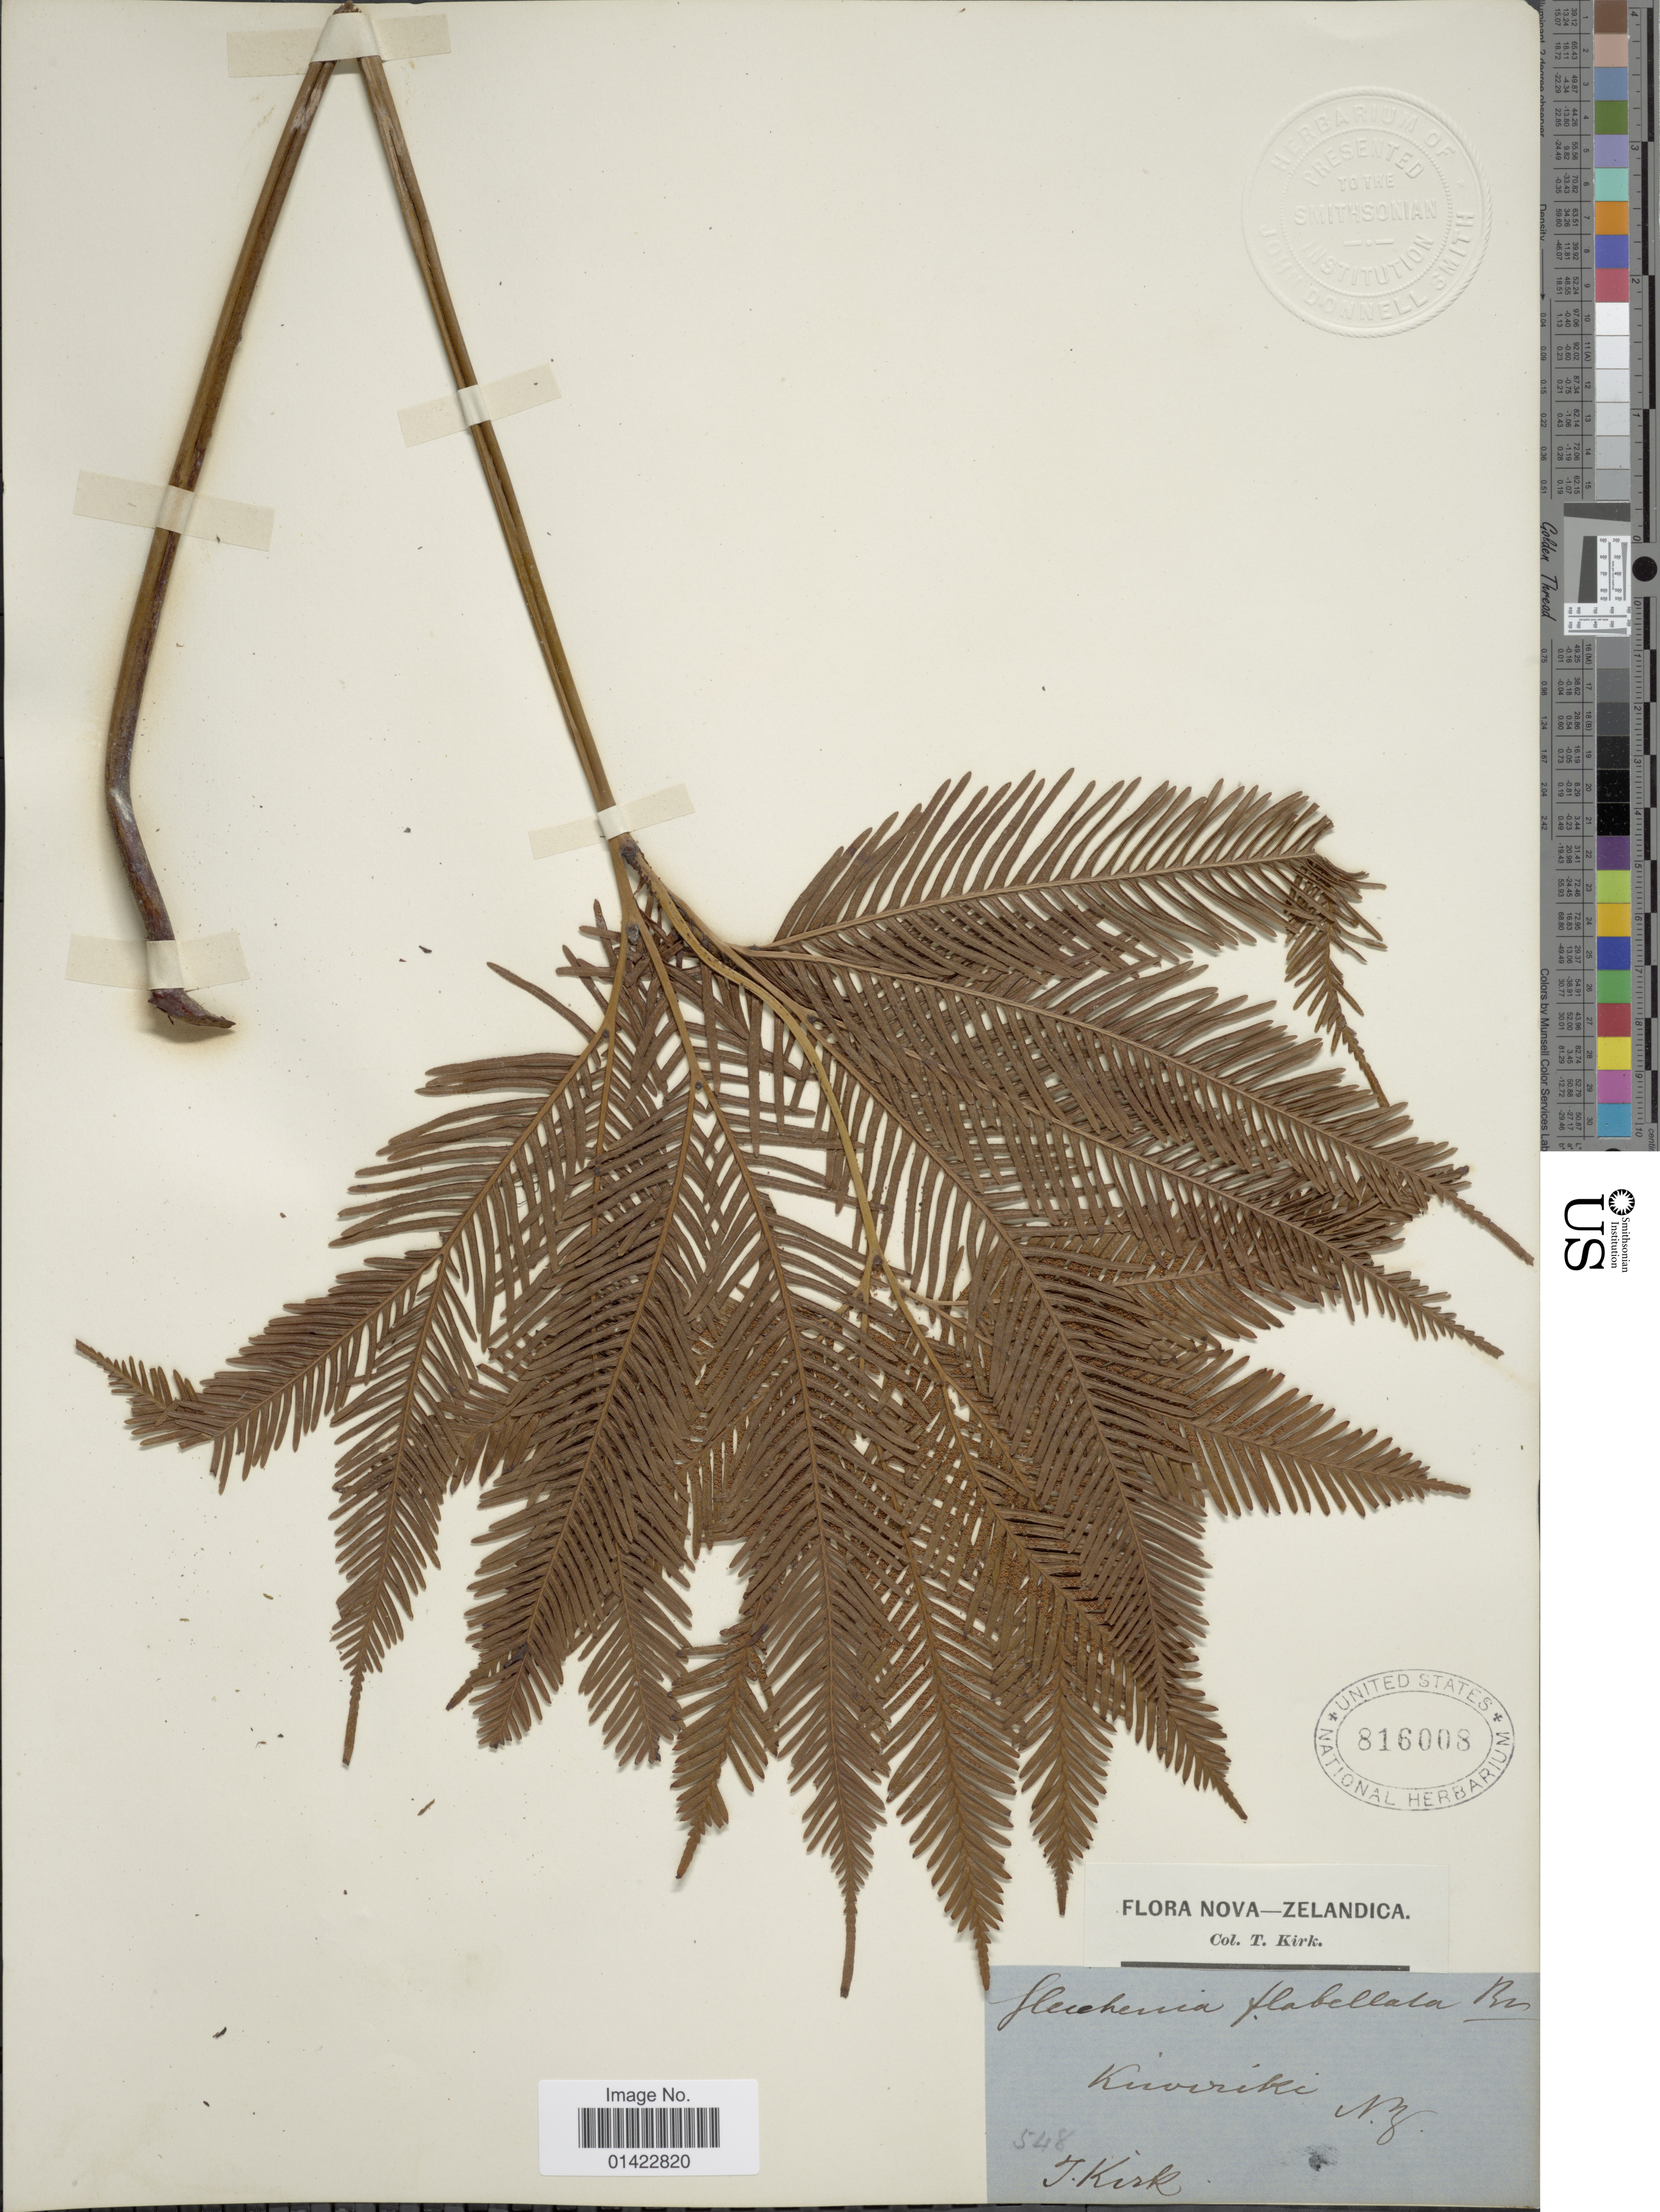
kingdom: Plantae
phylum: Tracheophyta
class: Polypodiopsida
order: Gleicheniales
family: Gleicheniaceae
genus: Sticherus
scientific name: Sticherus flabellatus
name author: (R. Br.) H. St. John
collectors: T. Kirk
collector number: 548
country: New Zealand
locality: Kerikeri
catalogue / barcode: US 816008